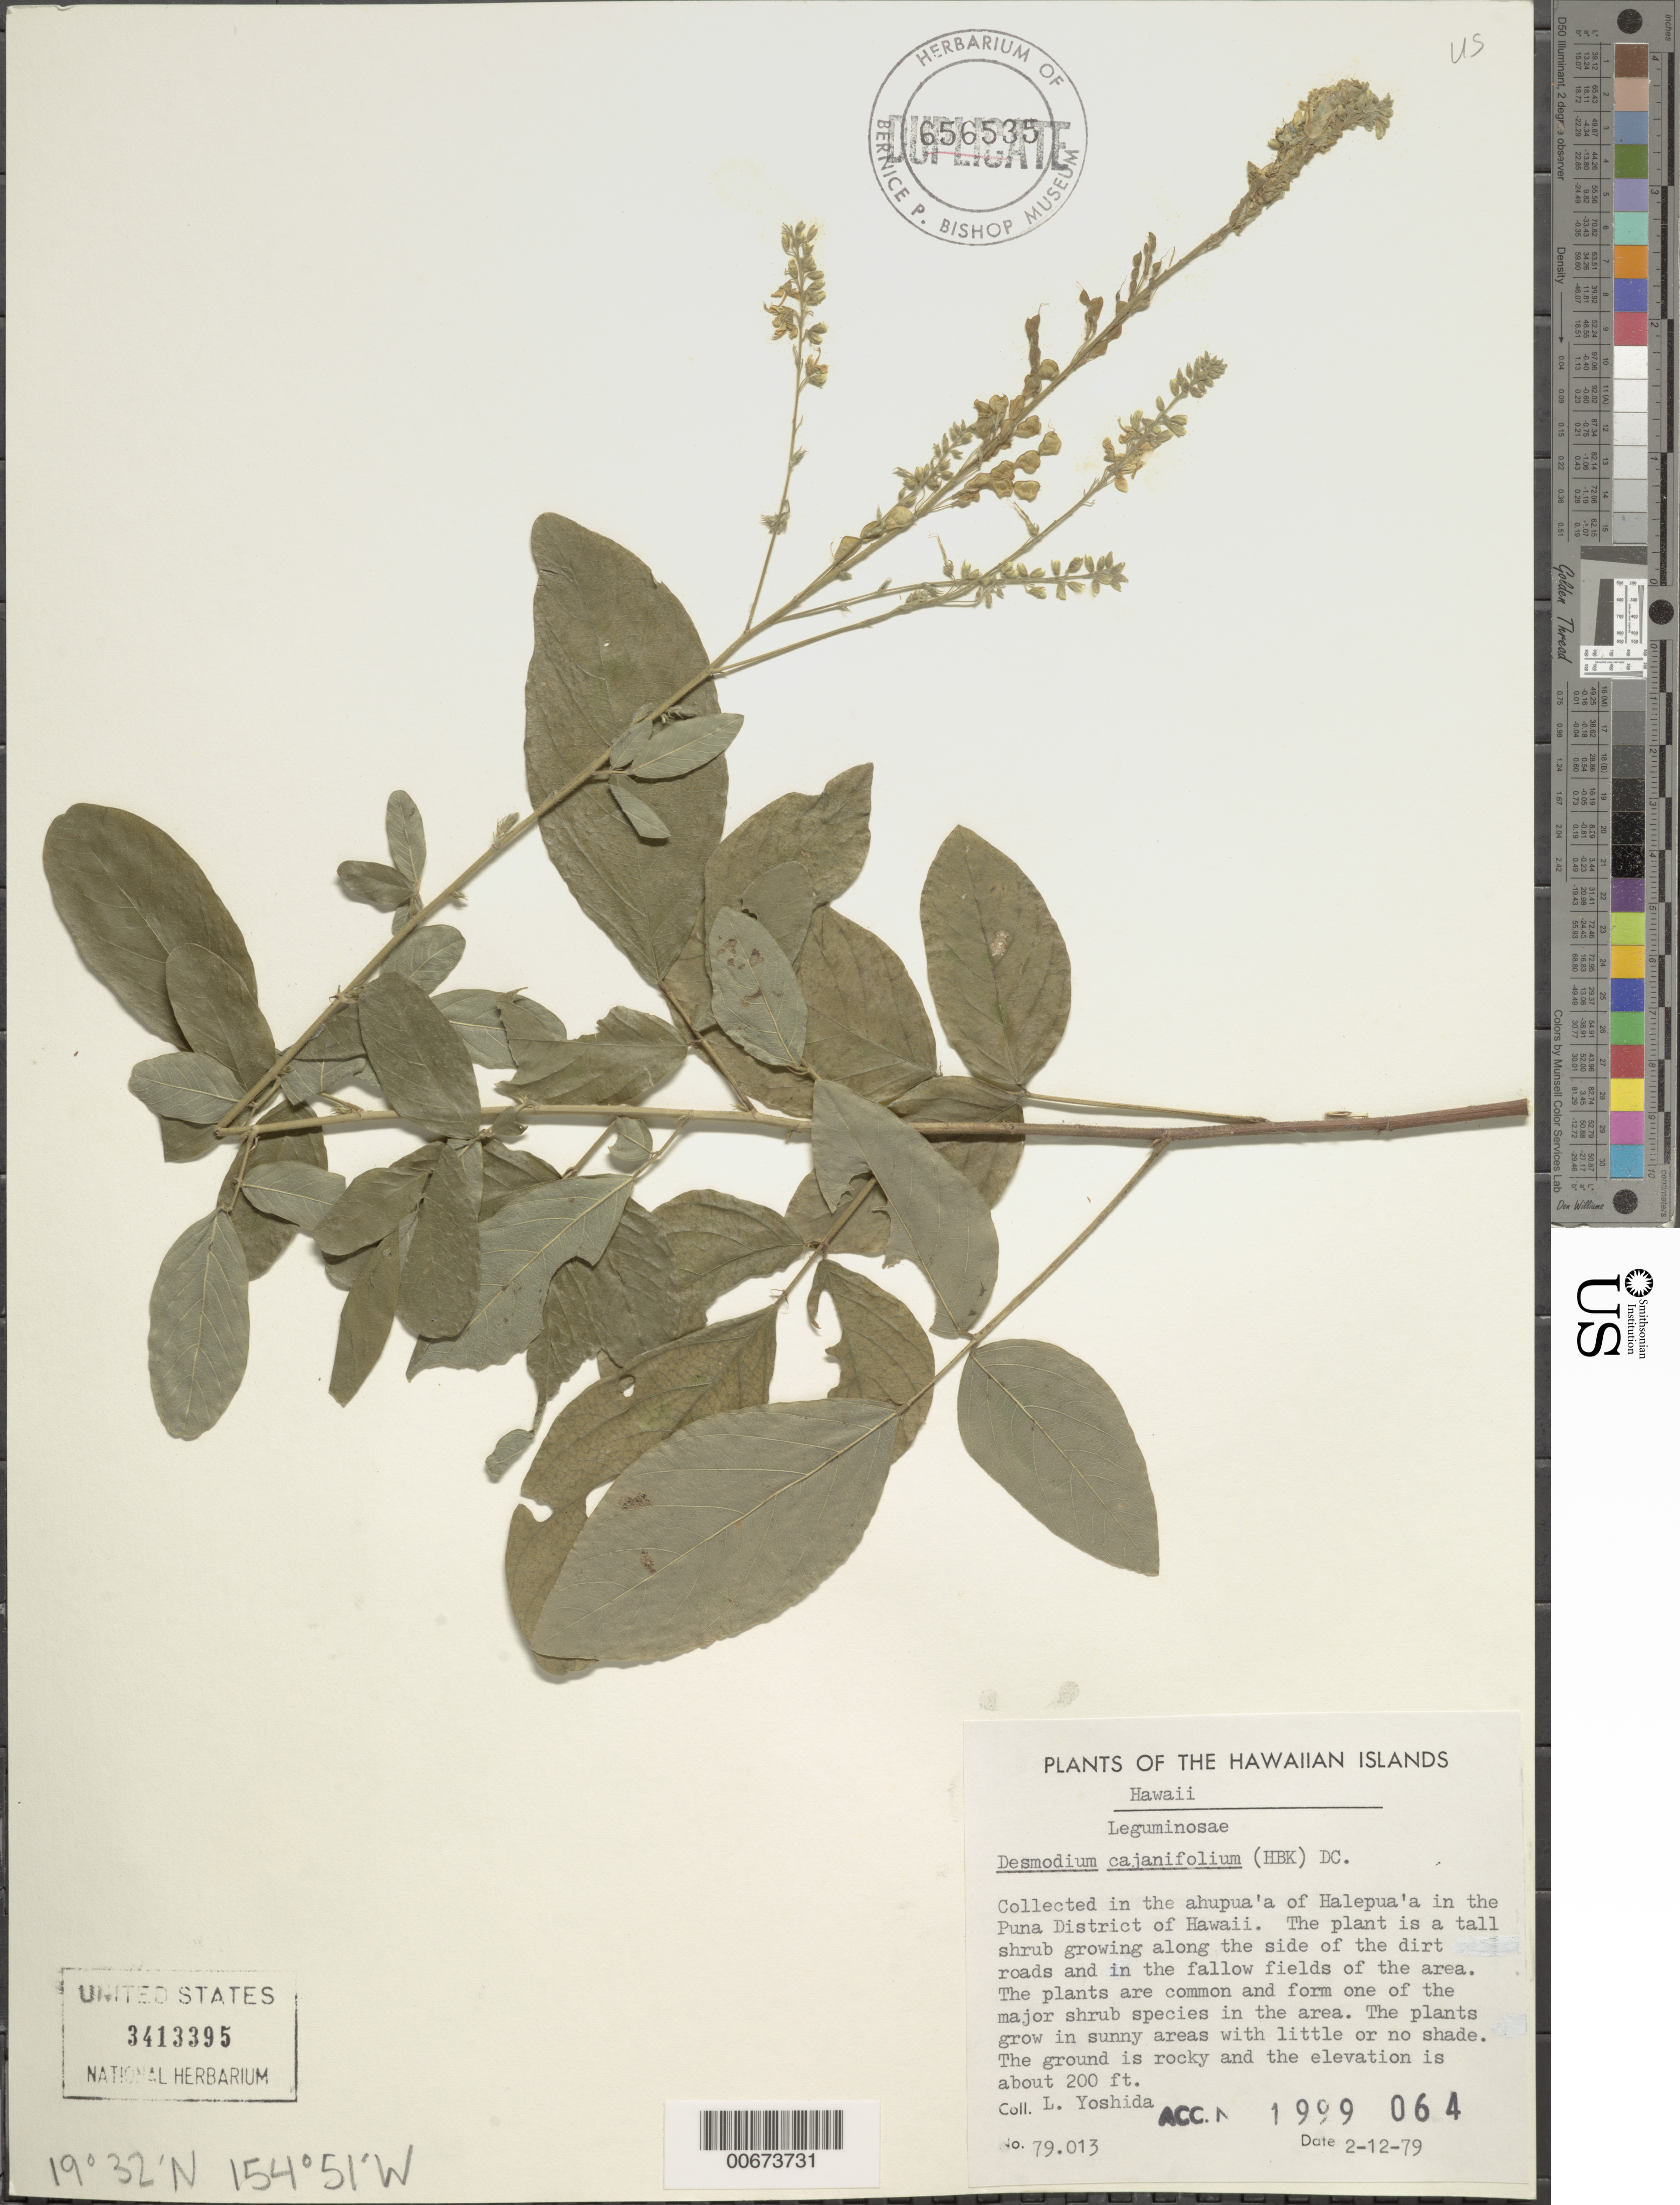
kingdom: Plantae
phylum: Tracheophyta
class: Magnoliopsida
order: Fabales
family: Fabaceae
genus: Desmodium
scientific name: Desmodium cajanifolium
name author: (Kunth) DC.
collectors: L. Yoshida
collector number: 79.013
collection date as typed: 12 Feb 1979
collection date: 1979-02-12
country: United States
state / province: Hawaii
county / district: Hawaii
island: Hawaii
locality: Puna District, in the ahupua'a of Halepua'a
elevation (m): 61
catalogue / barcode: US 3413395